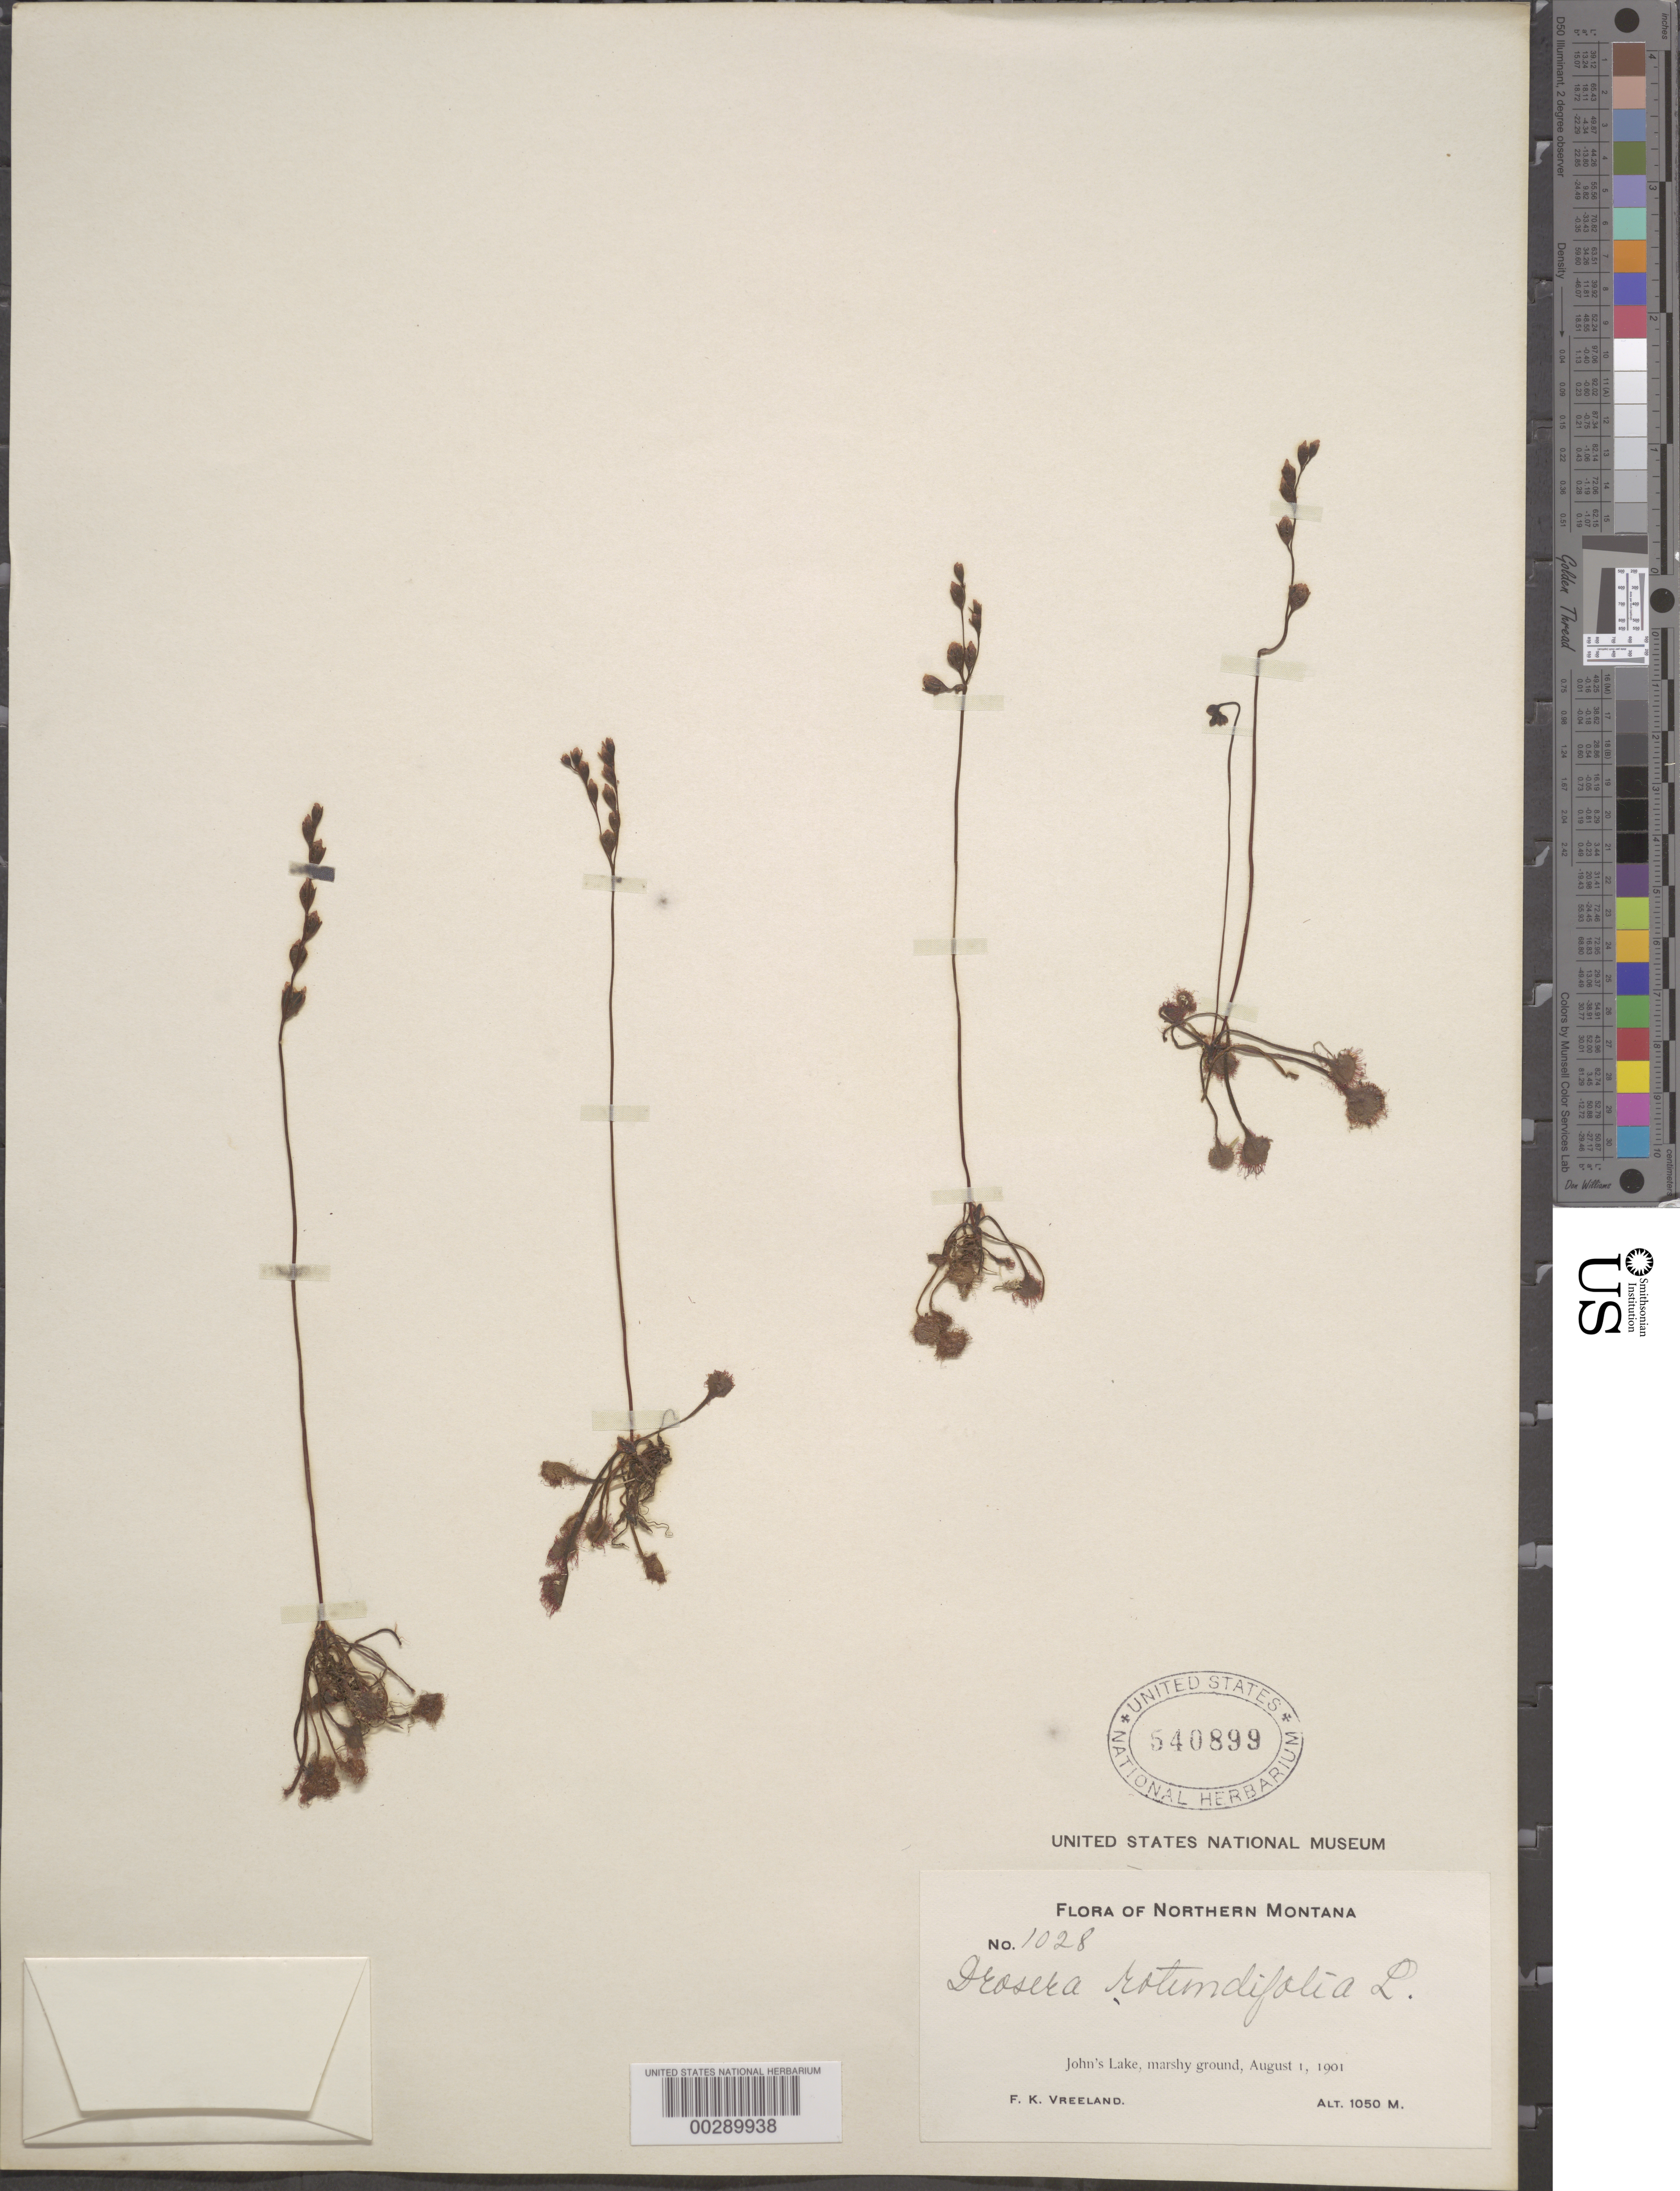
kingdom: Plantae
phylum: Tracheophyta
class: Magnoliopsida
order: Caryophyllales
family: Droseraceae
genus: Drosera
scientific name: Drosera rotundifolia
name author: L.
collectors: F. Vreeland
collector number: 1028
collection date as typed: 01 Aug 1901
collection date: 1901-08-01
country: United States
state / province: Montana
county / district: Flathead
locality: John's Lake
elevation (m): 1050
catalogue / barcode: US 540899